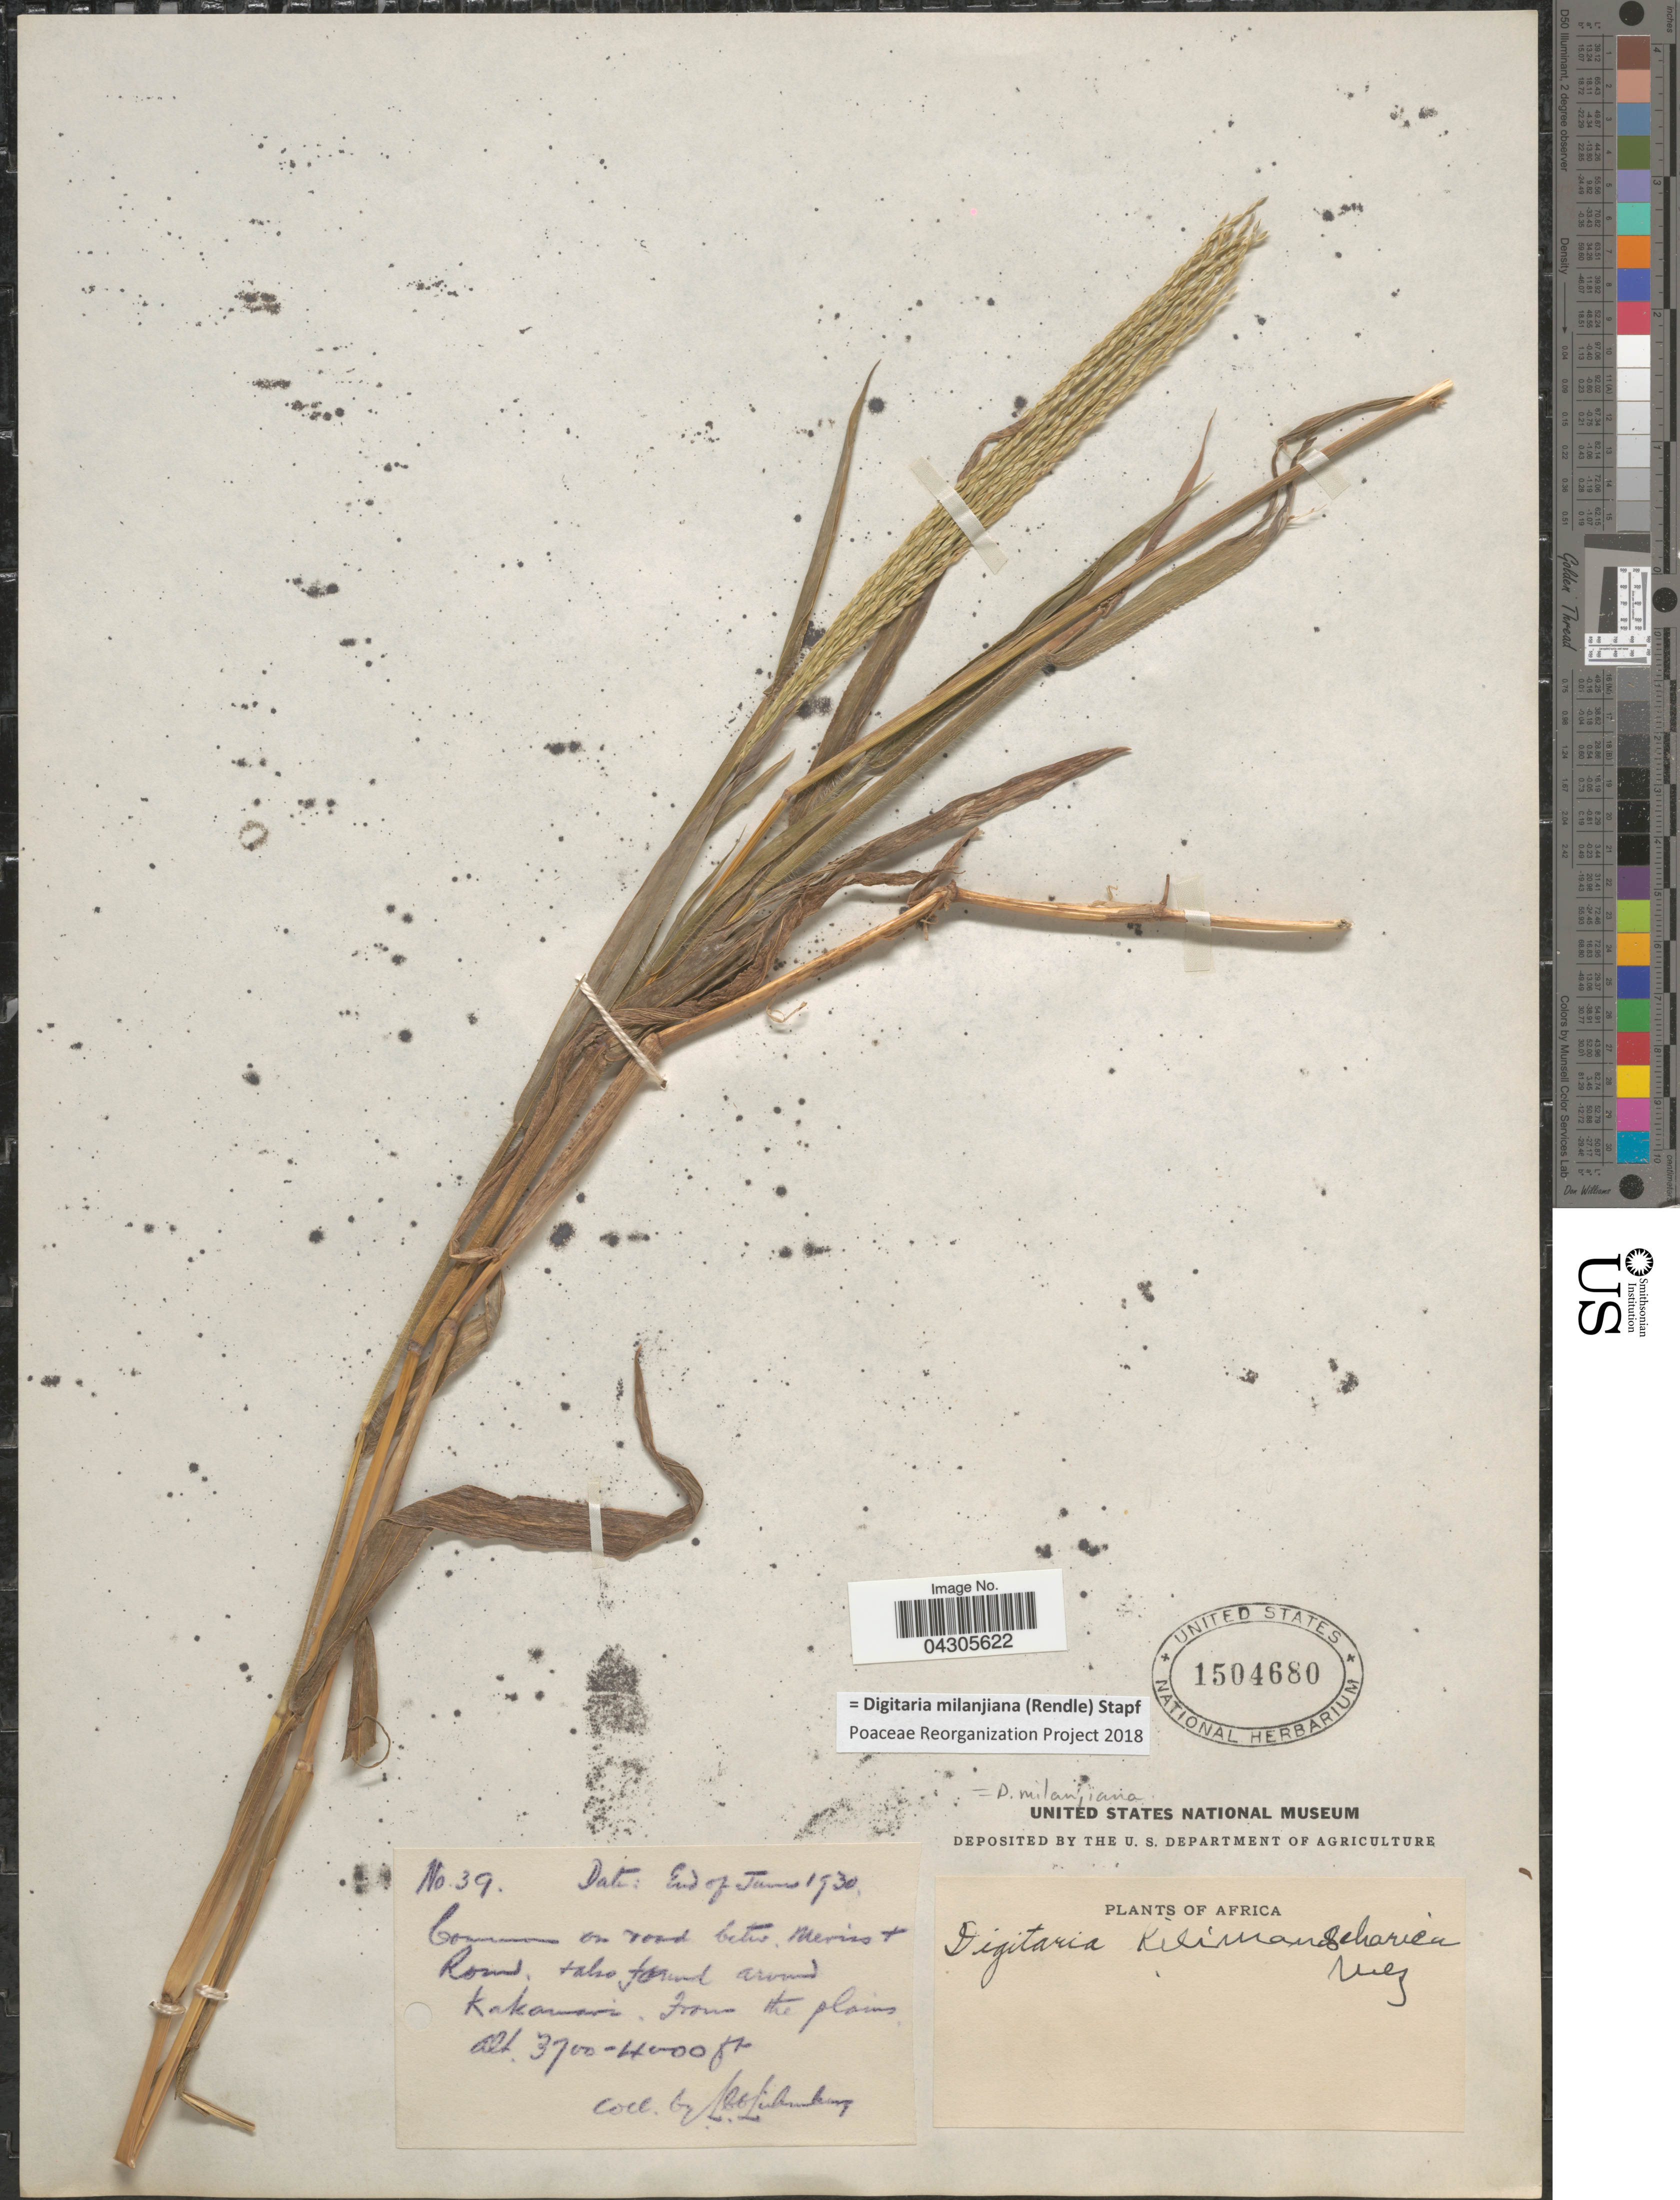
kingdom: Plantae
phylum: Tracheophyta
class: Liliopsida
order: Poales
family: Poaceae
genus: Digitaria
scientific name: Digitaria milanjiana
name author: (Rendle) Stapf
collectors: L. Liebenberg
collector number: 39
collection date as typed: End of June 1930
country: Kenya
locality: Common on road betw. Meriss & Rone + also found around Kakomani.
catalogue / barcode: US 1504680